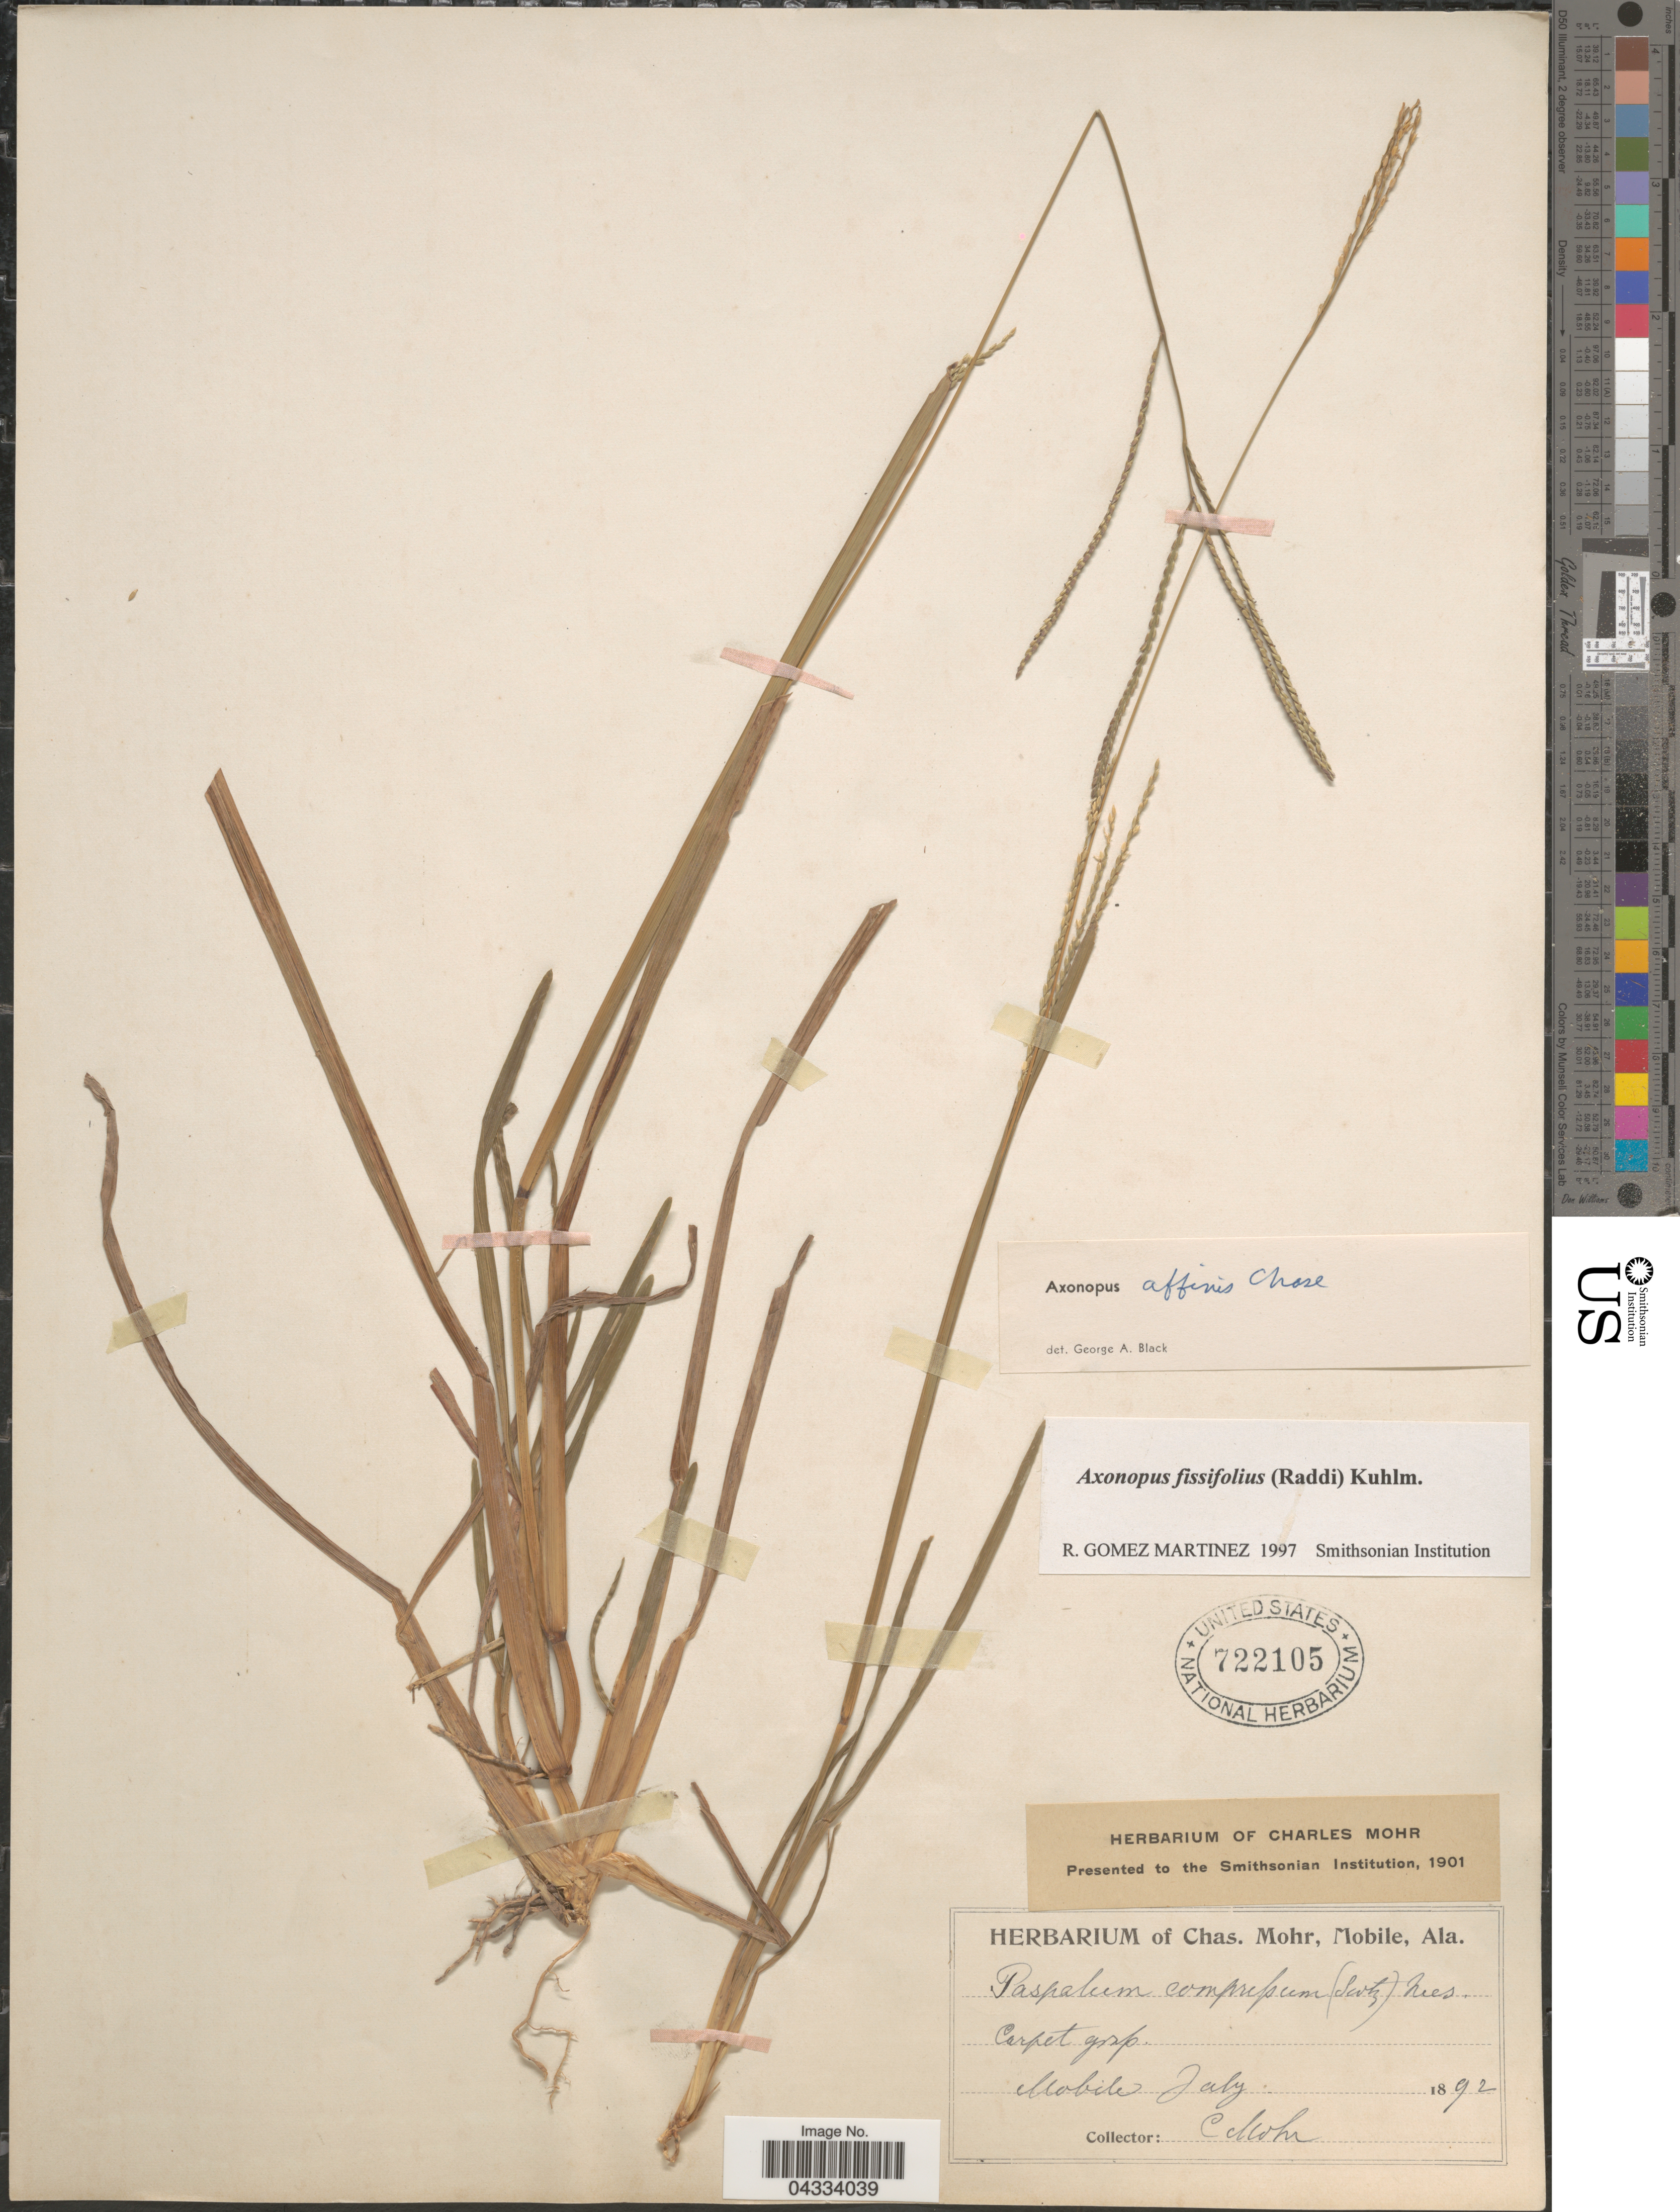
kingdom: Plantae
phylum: Tracheophyta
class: Liliopsida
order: Poales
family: Poaceae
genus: Axonopus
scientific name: Axonopus fissifolius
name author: (Raddi) Kuhlm.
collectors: Mohr, C. T. (herbarium)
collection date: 1892-07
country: United States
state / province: Alabama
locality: Mobile.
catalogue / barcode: US 722105